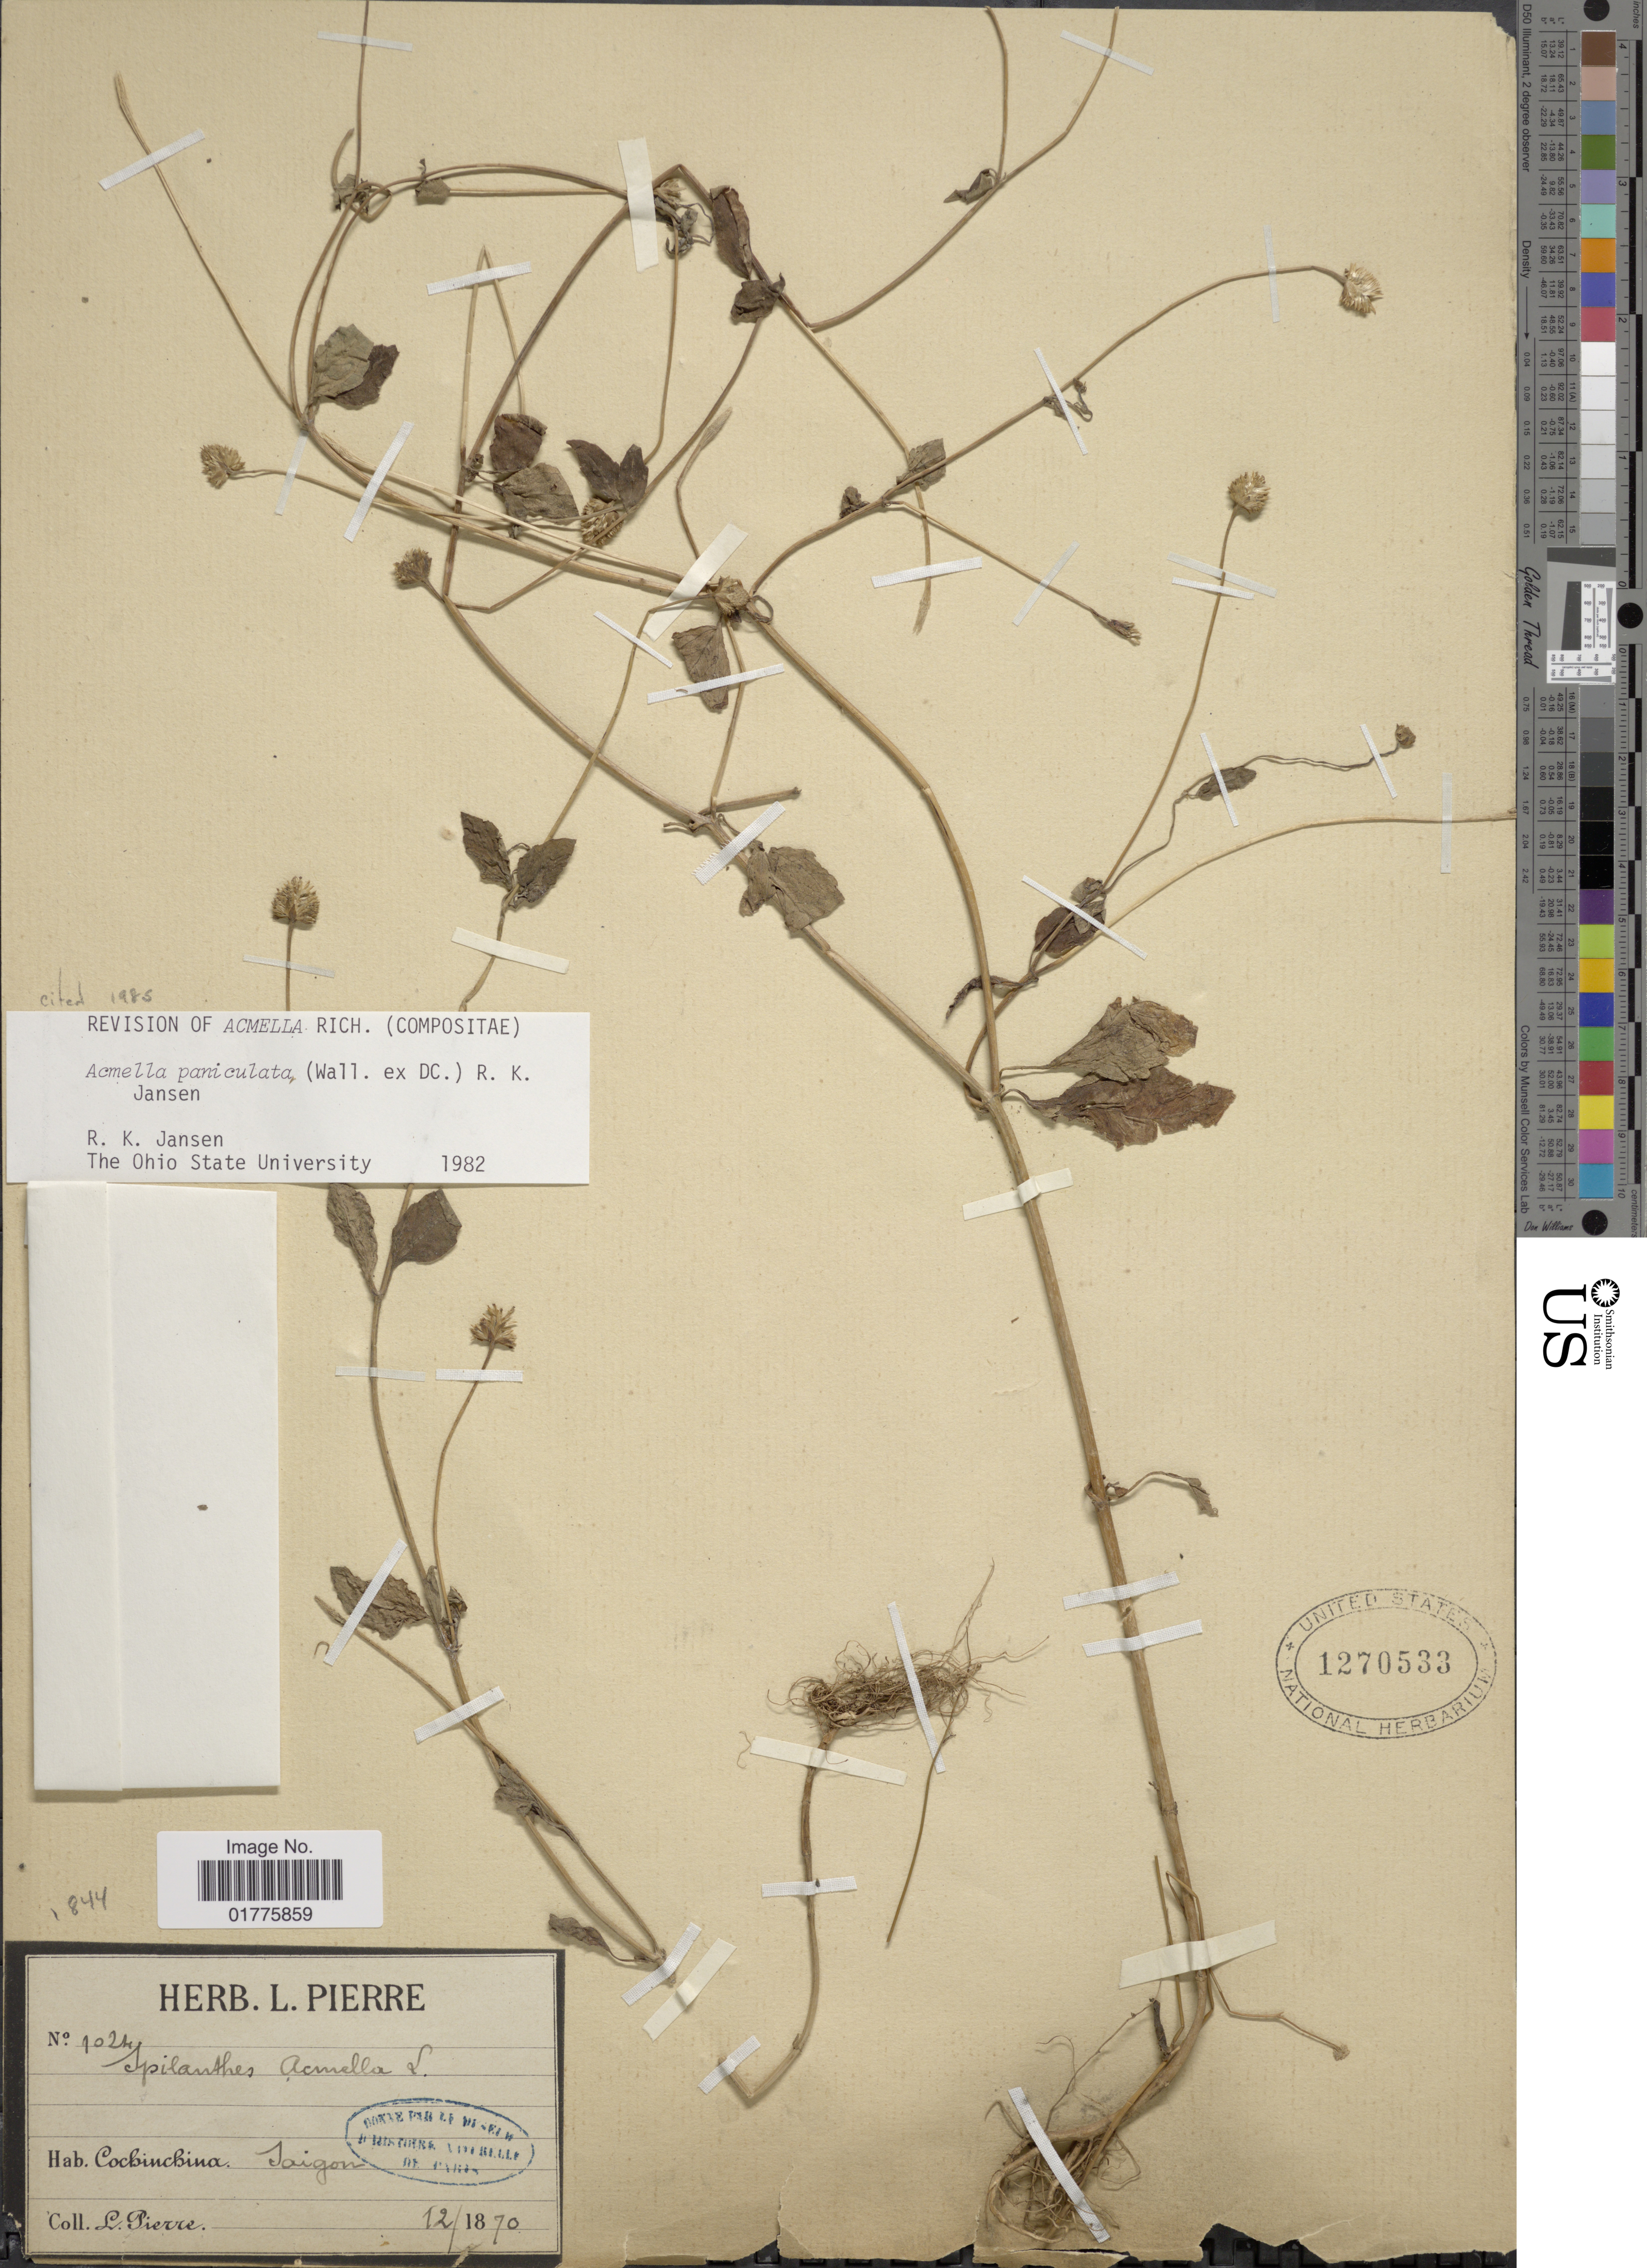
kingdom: Plantae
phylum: Tracheophyta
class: Magnoliopsida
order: Asterales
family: Asteraceae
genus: Acmella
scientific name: Acmella paniculata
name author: (Wall. ex DC.) R.K. Jansen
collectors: L. Pierre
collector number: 1024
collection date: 1870-12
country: Vietnam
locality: Cochinchina, Saigon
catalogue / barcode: US 1270533